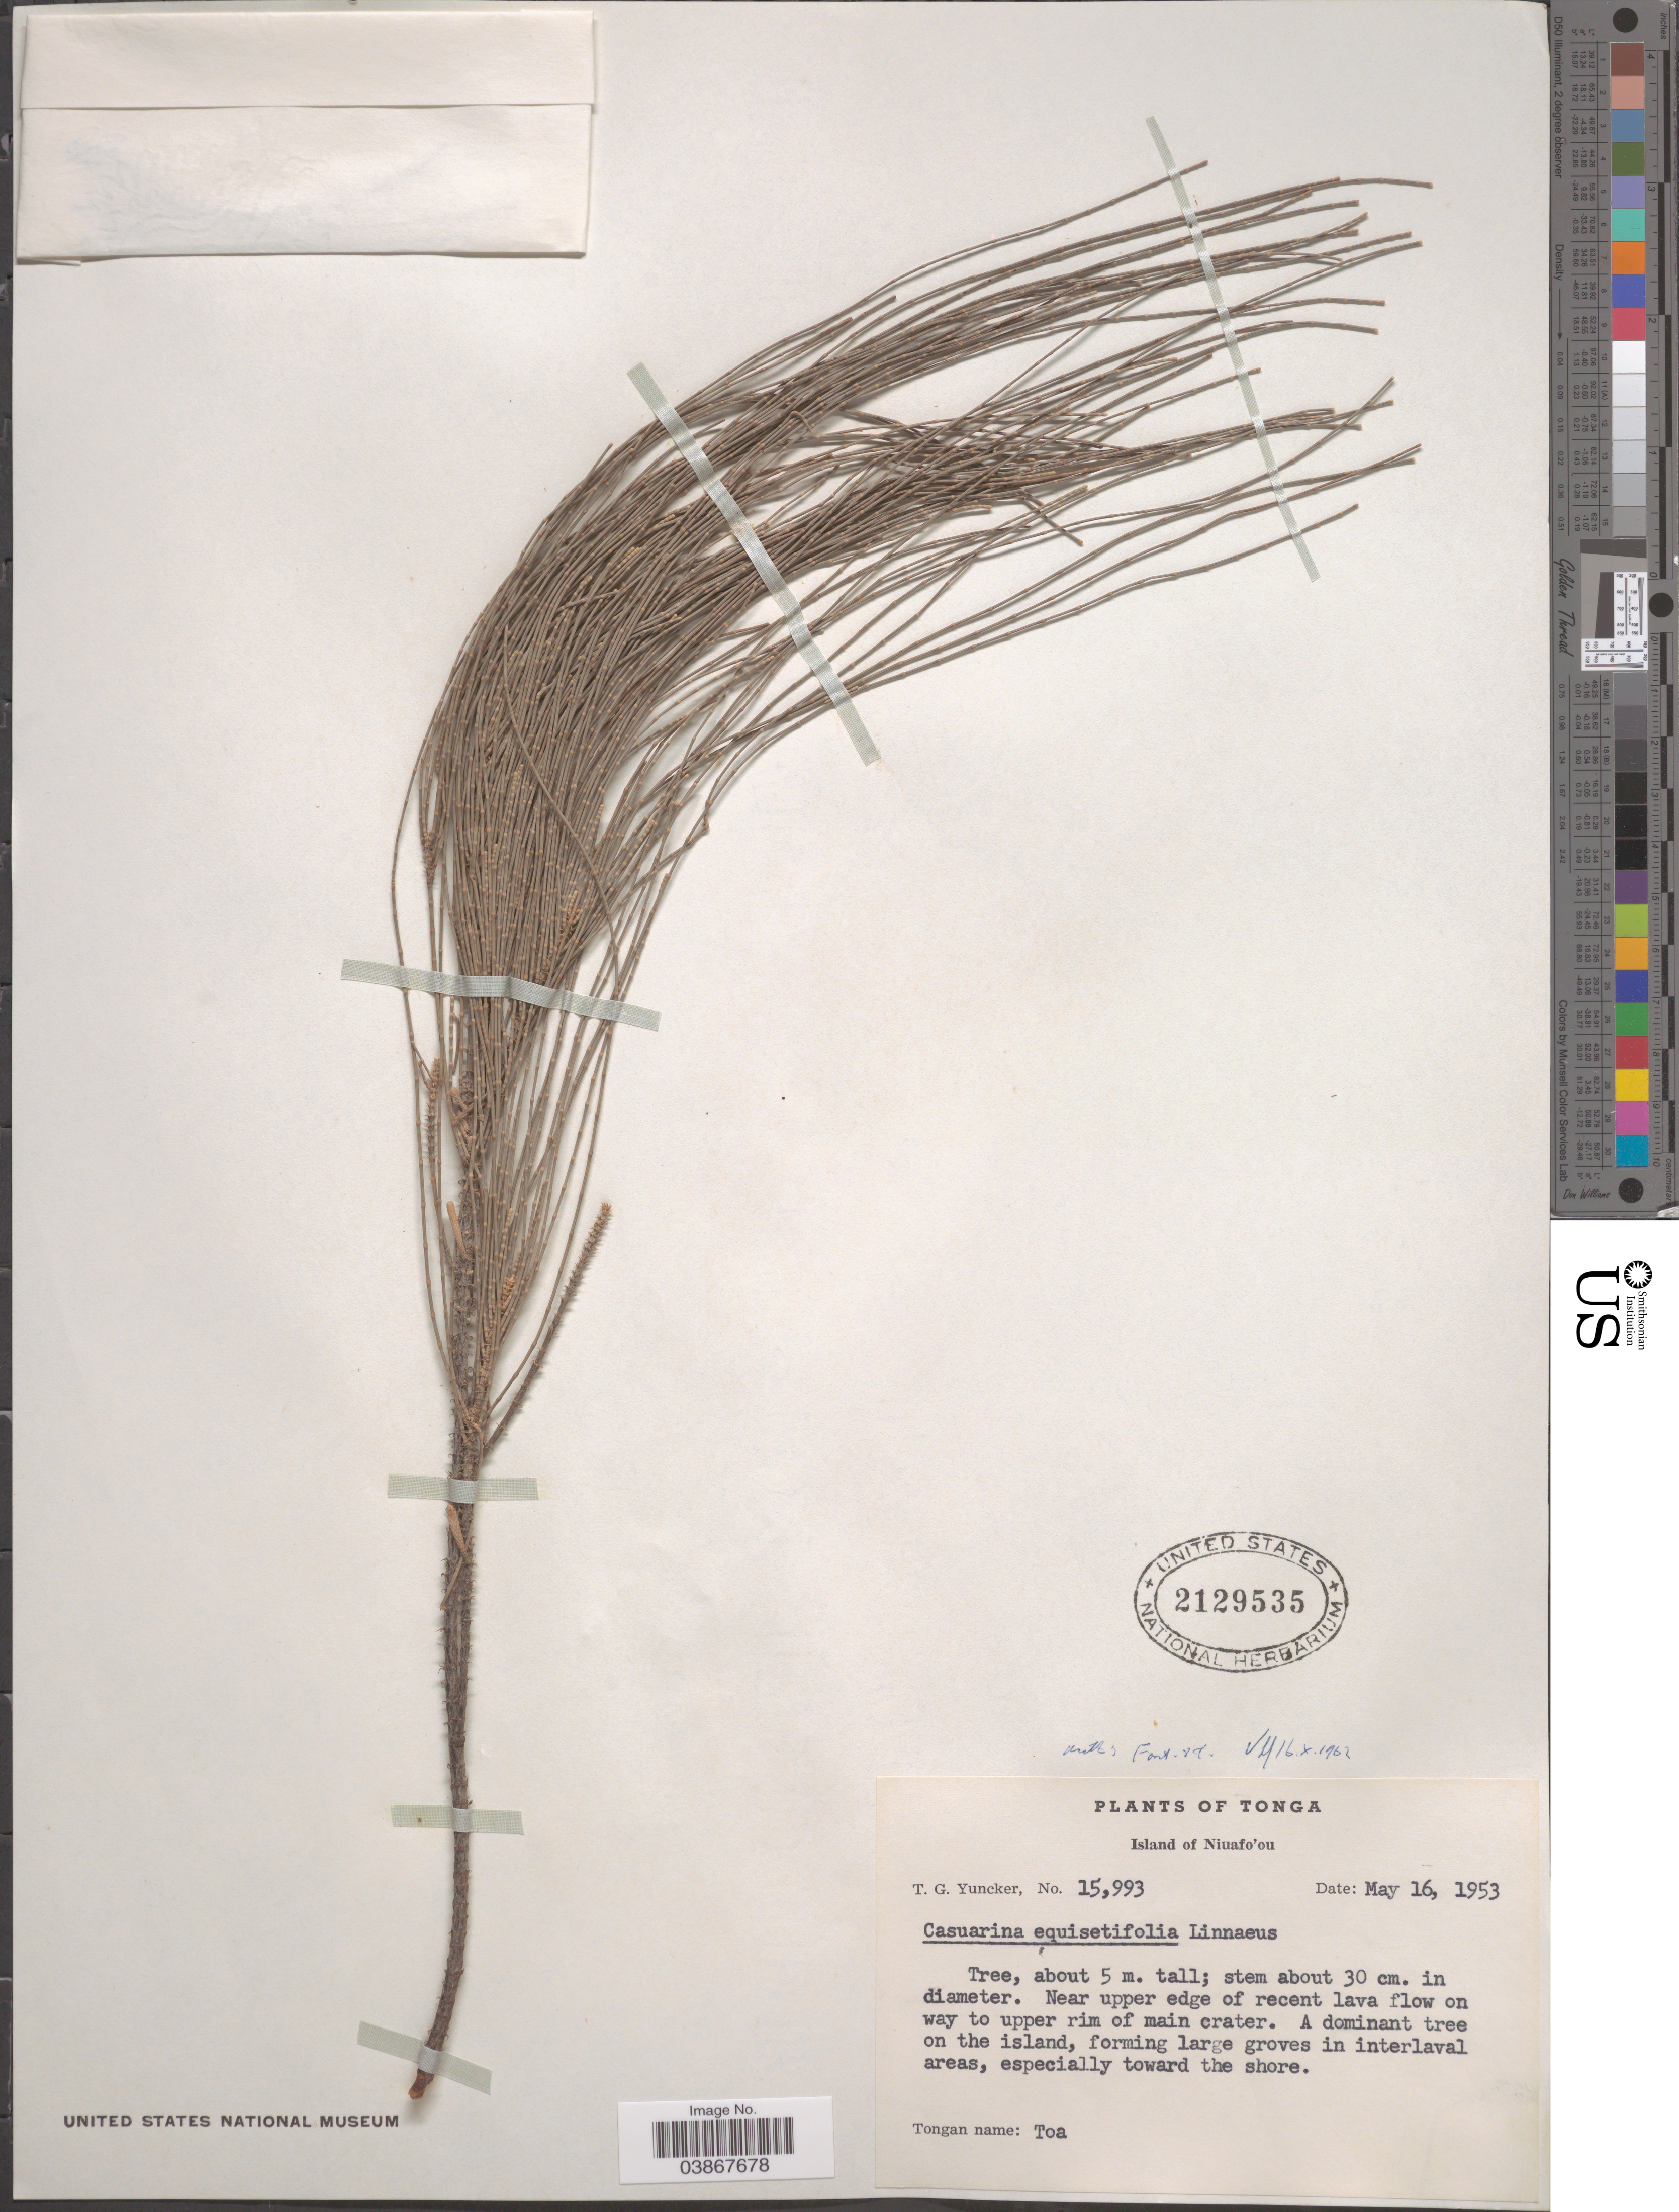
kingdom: Plantae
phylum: Tracheophyta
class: Magnoliopsida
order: Fagales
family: Casuarinaceae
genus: Casuarina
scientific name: Casuarina equisetifolia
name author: L.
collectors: T. G. Yuncker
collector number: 15993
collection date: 1953-05-16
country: Tonga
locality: Island of Niuafo'ou. Near upper edge of recent lava flow on way to upper rim of main crater.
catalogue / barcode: US 2129535